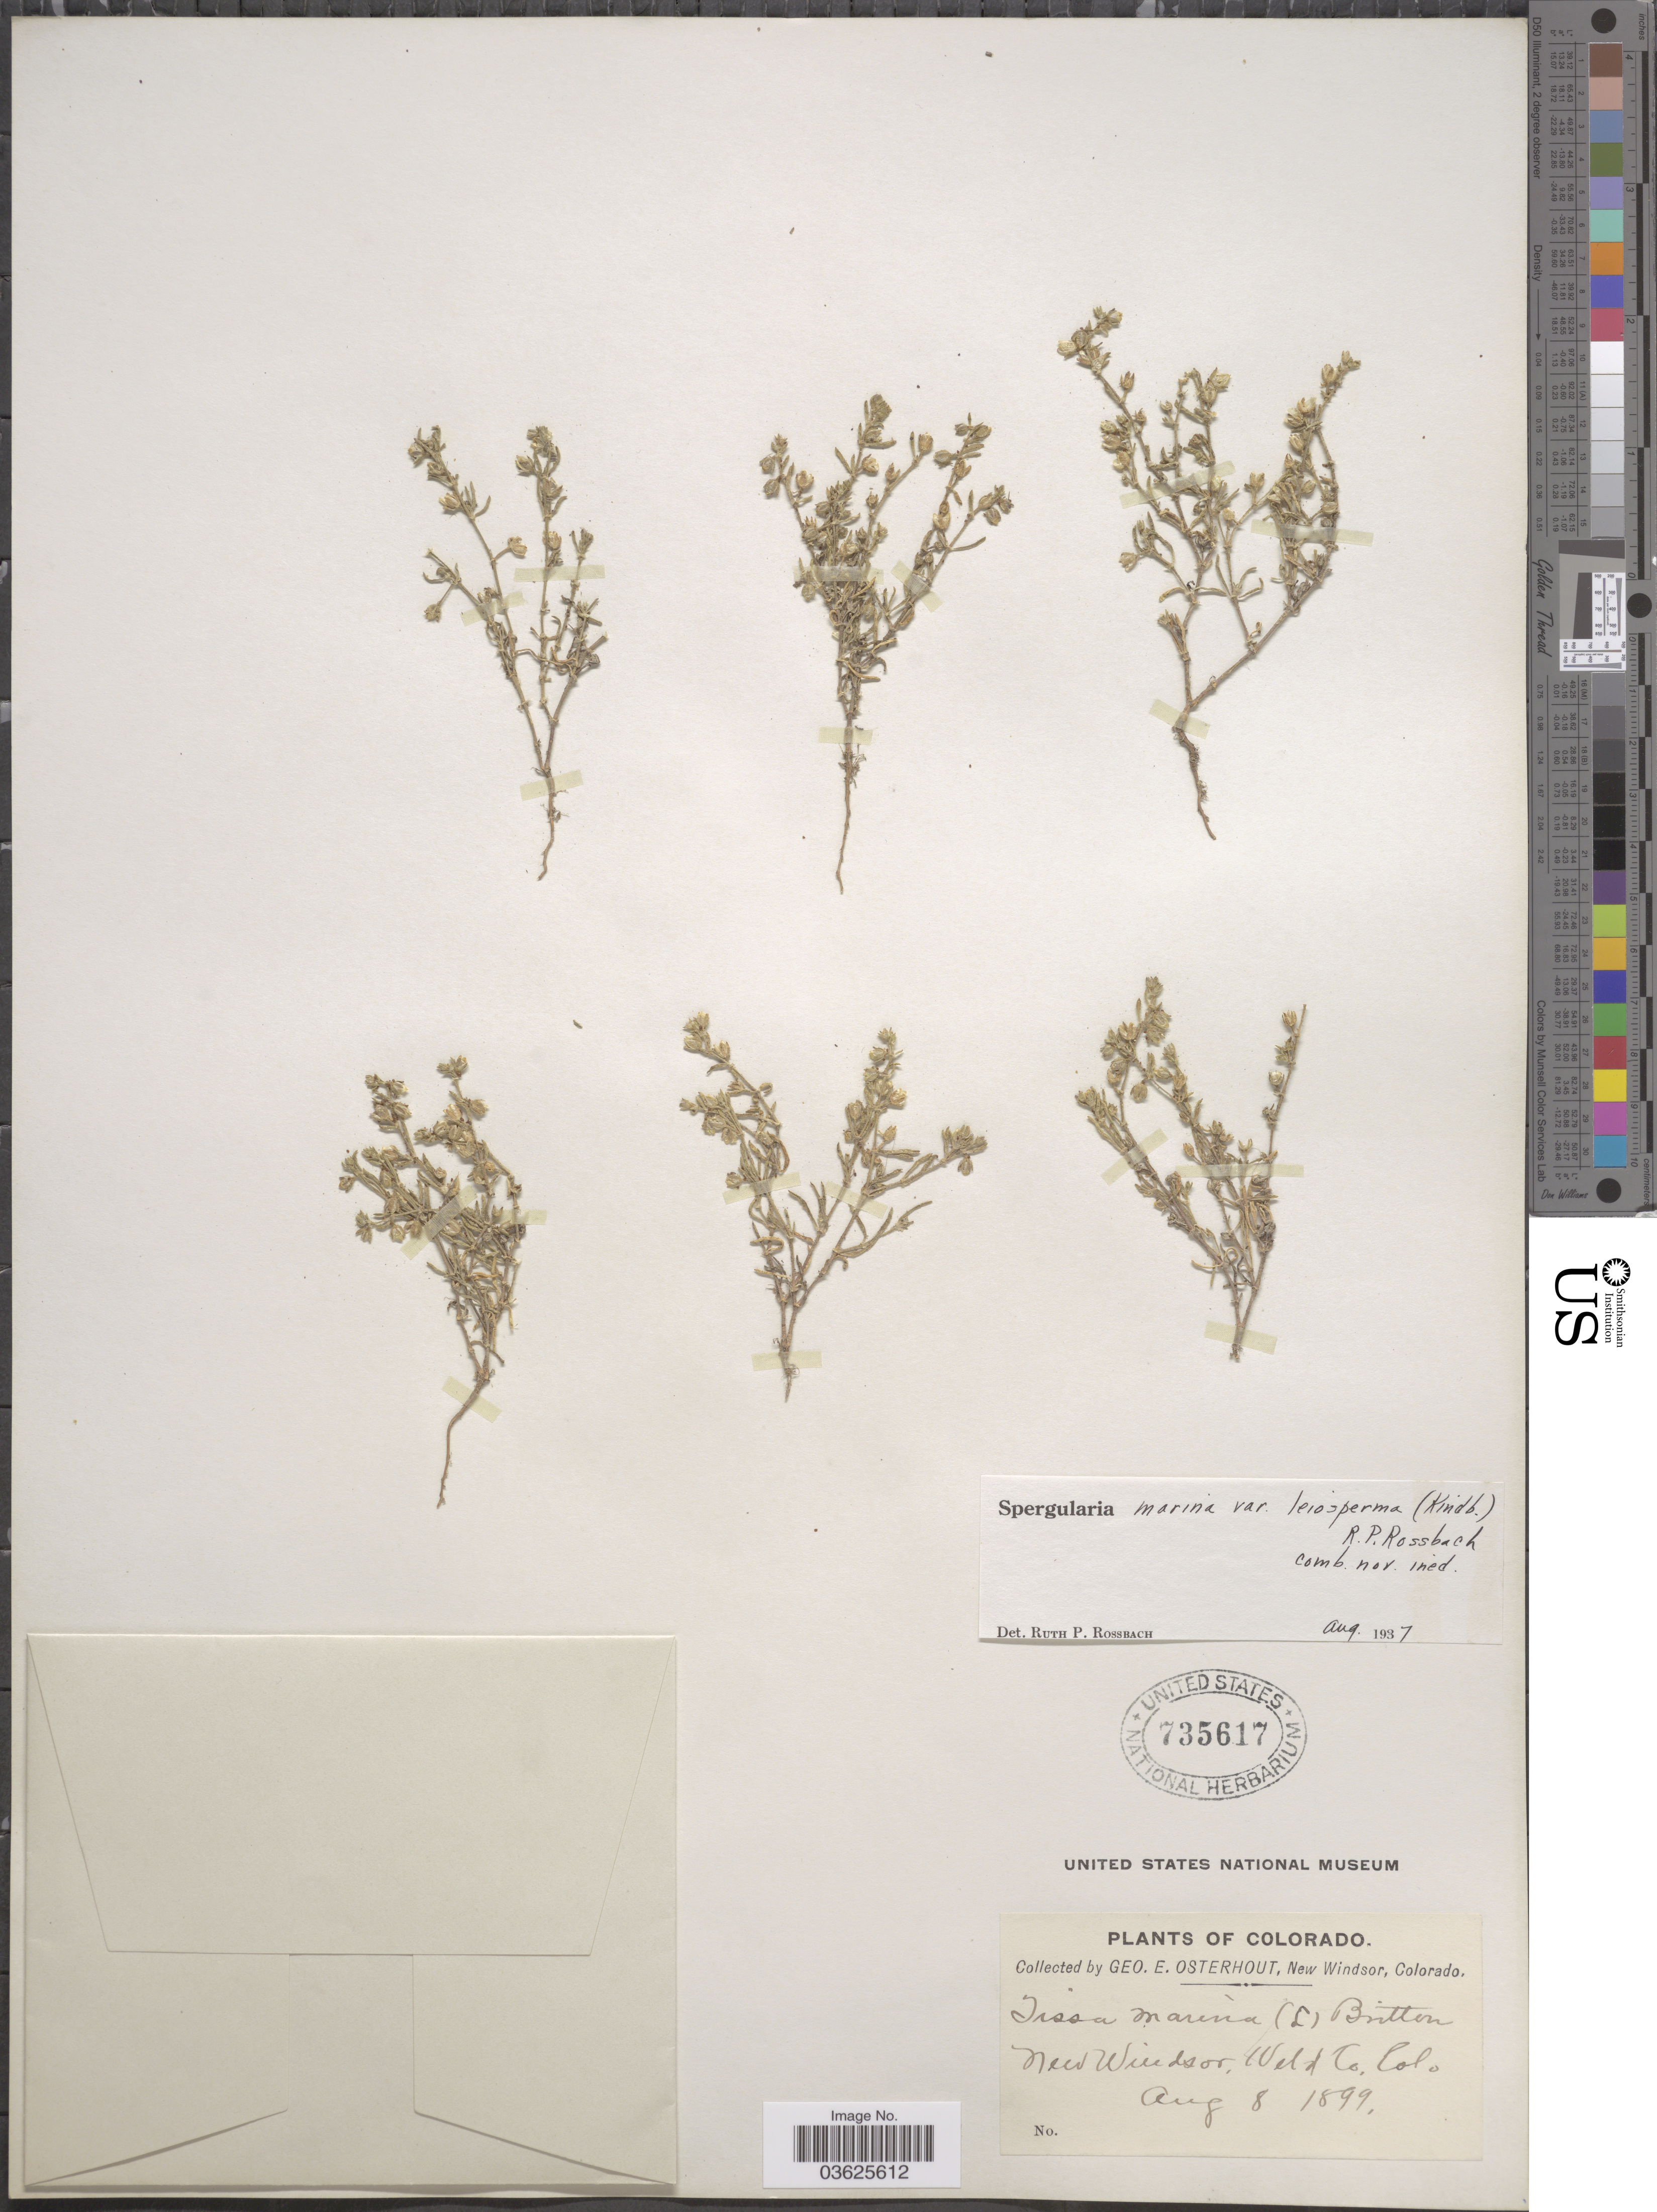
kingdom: Plantae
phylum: Tracheophyta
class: Magnoliopsida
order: Caryophyllales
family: Caryophyllaceae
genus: Spergularia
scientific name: Spergularia marina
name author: (L.) Griseb.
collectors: G. Osterhout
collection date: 1899-08-08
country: United States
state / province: Colorado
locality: New Windsor, Weld Co.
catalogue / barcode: US 735617